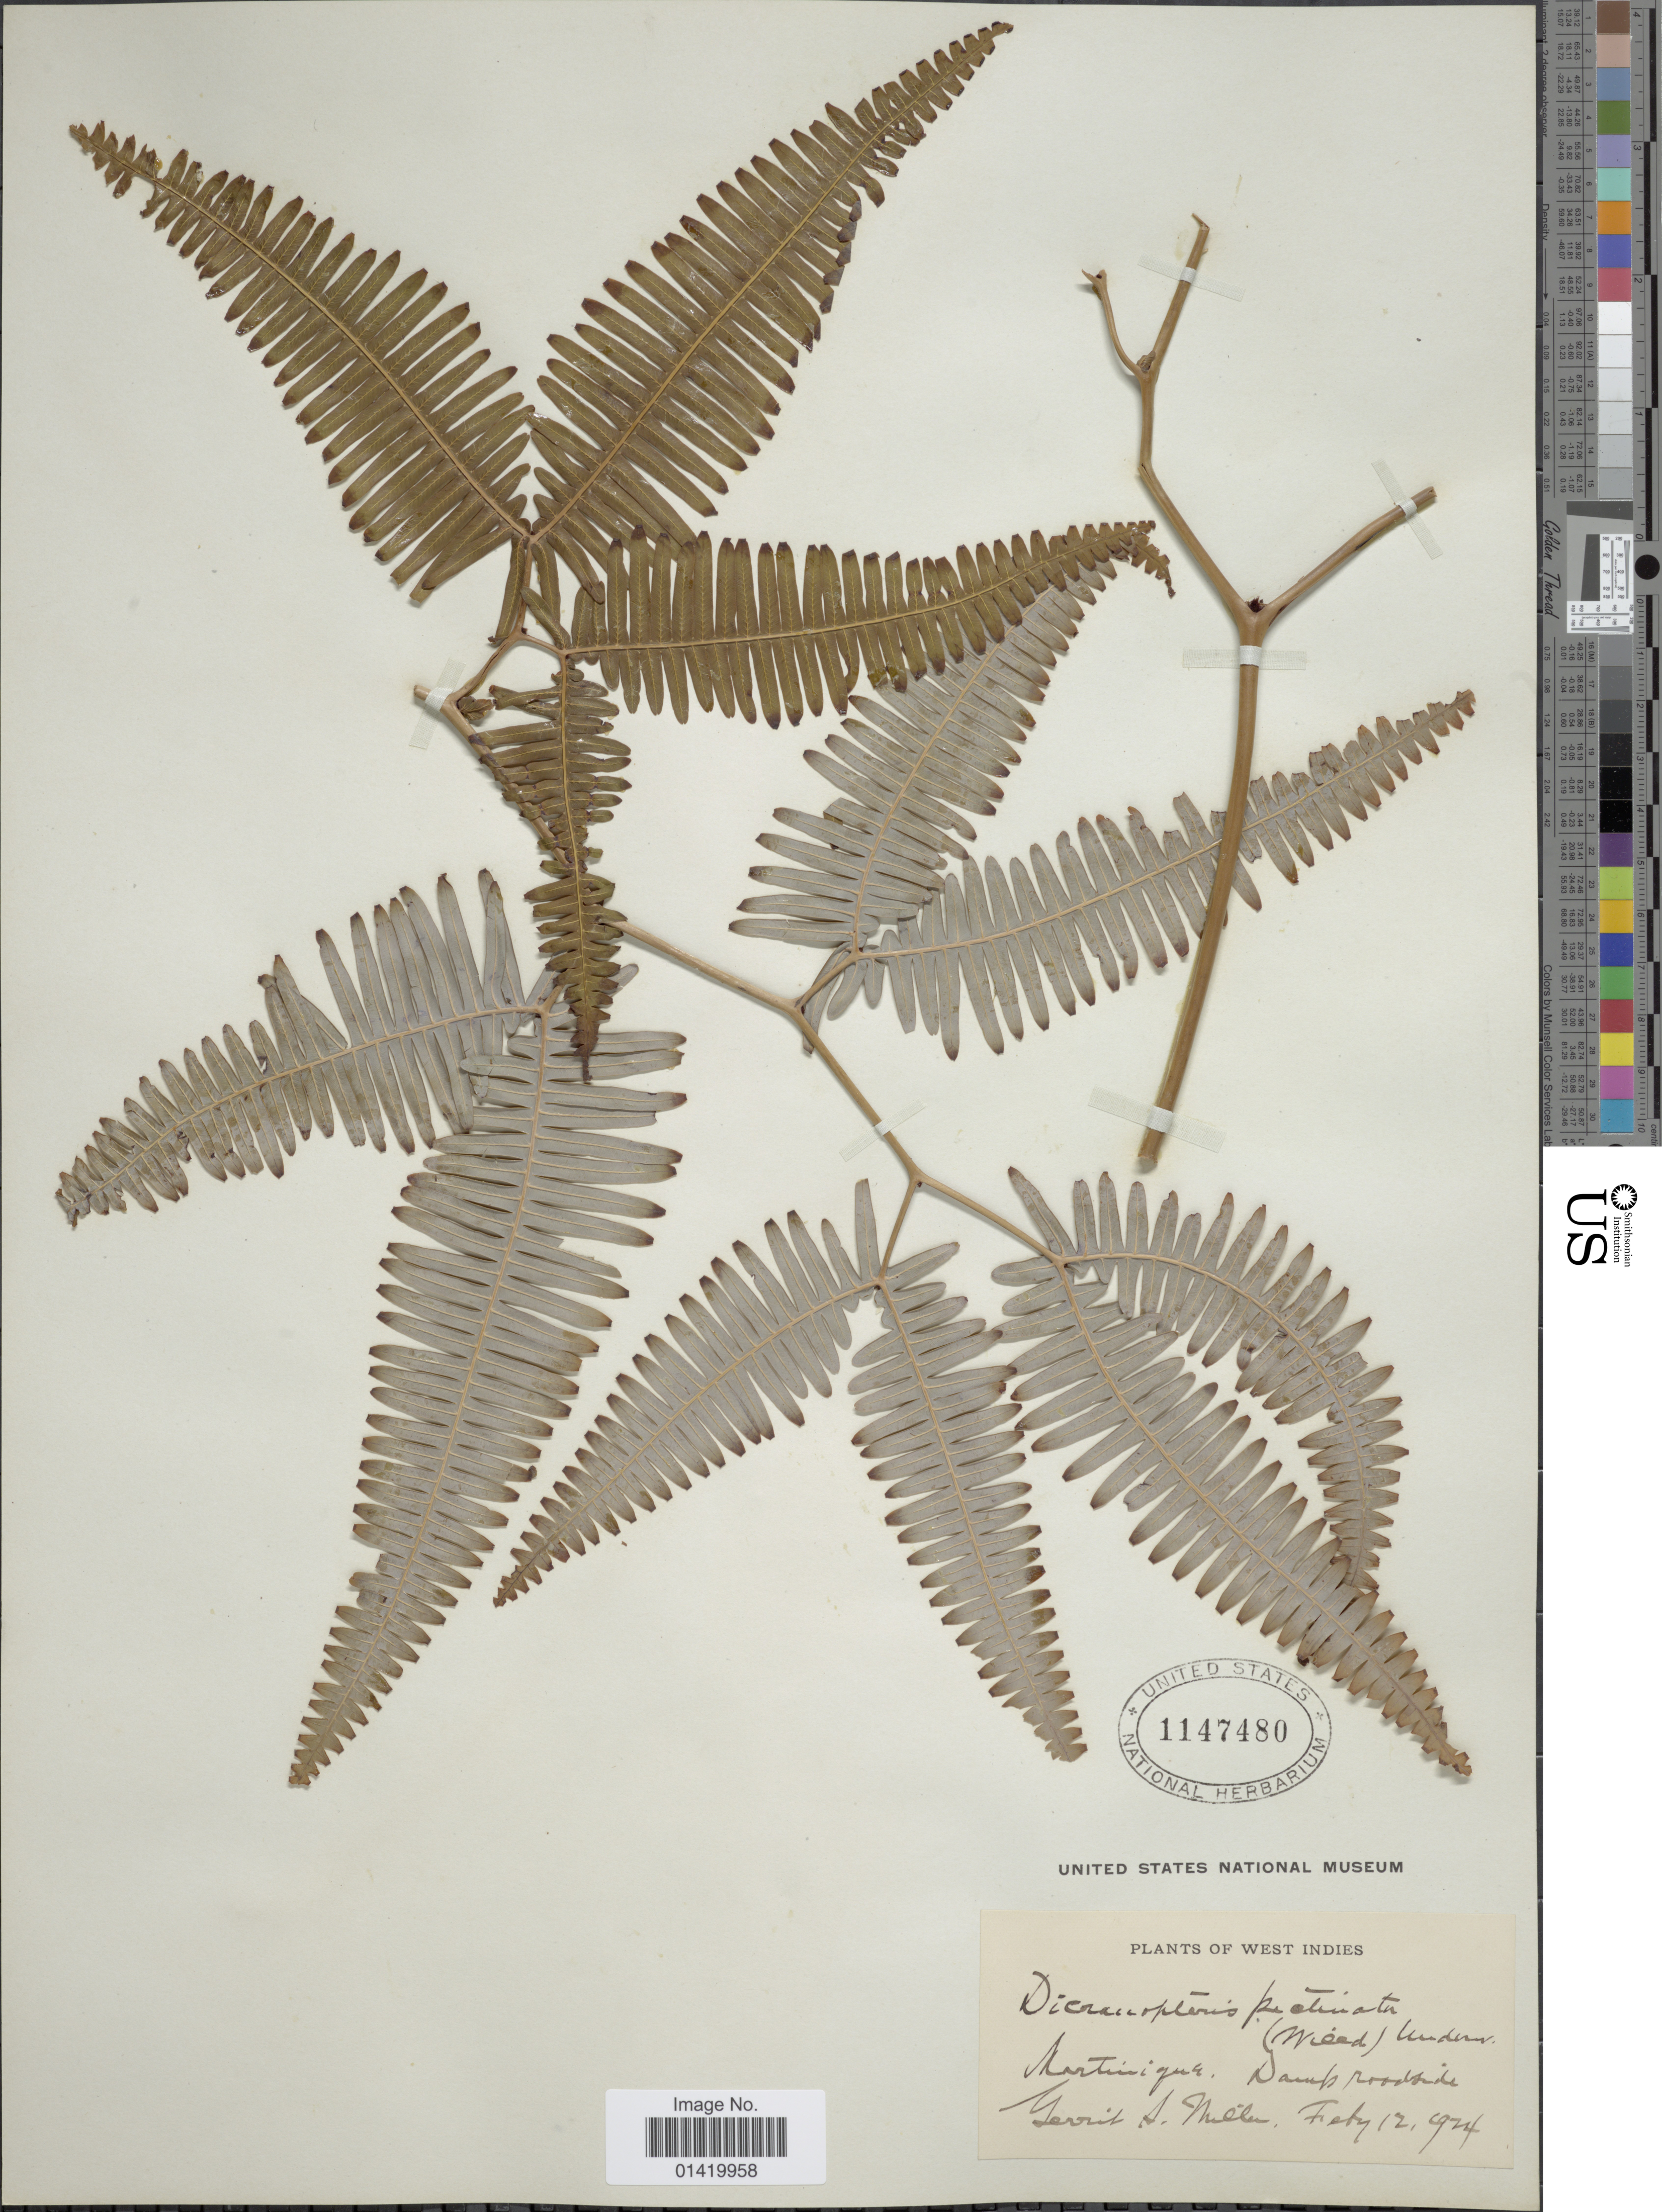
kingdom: Plantae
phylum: Tracheophyta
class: Polypodiopsida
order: Gleicheniales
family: Gleicheniaceae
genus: Gleichenella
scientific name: Gleichenella pectinata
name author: (Willd.) Ching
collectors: G. S. Miller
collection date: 1924-02-12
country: Martinique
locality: West Indies. Damp roadside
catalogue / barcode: US 1147480